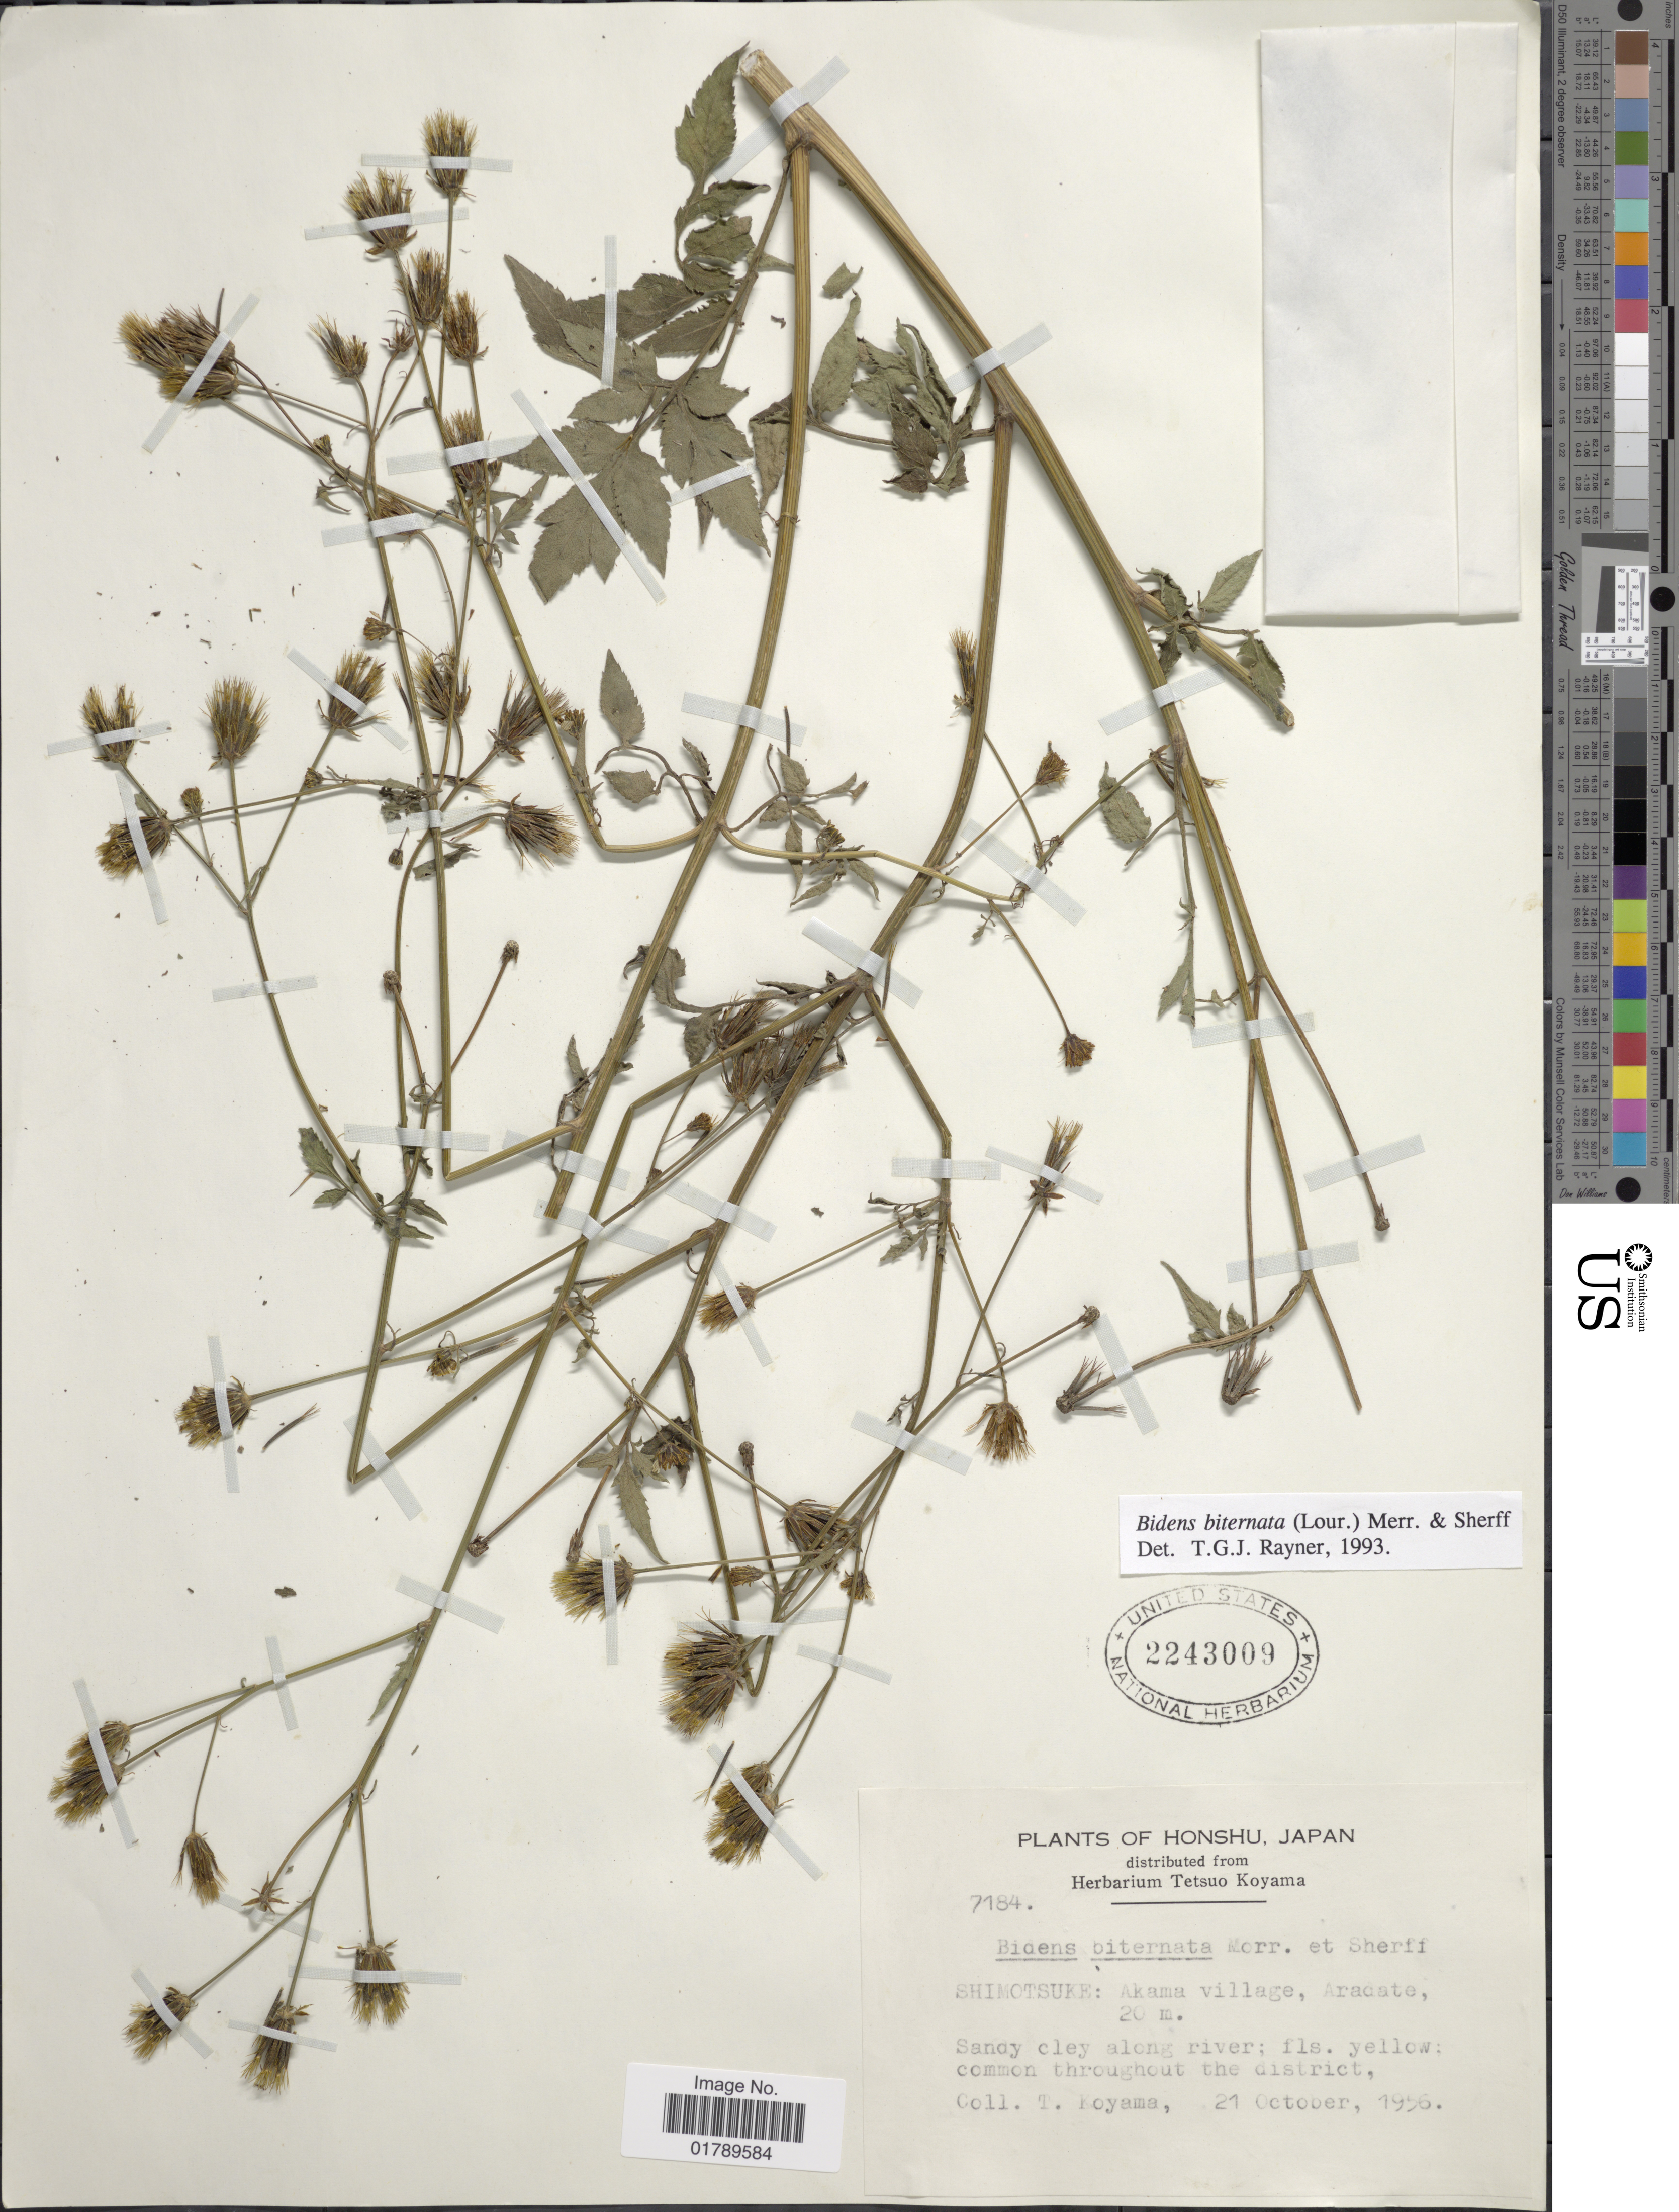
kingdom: Plantae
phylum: Tracheophyta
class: Magnoliopsida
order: Asterales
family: Asteraceae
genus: Bidens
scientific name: Bidens biternata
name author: (Lour.) Merr. & Sherff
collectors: T. Koyama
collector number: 7184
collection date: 1956-10-21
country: Japan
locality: Honshu, Japan. Shimotsuke: Akama village, Aradate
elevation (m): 20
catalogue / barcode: US 2243009